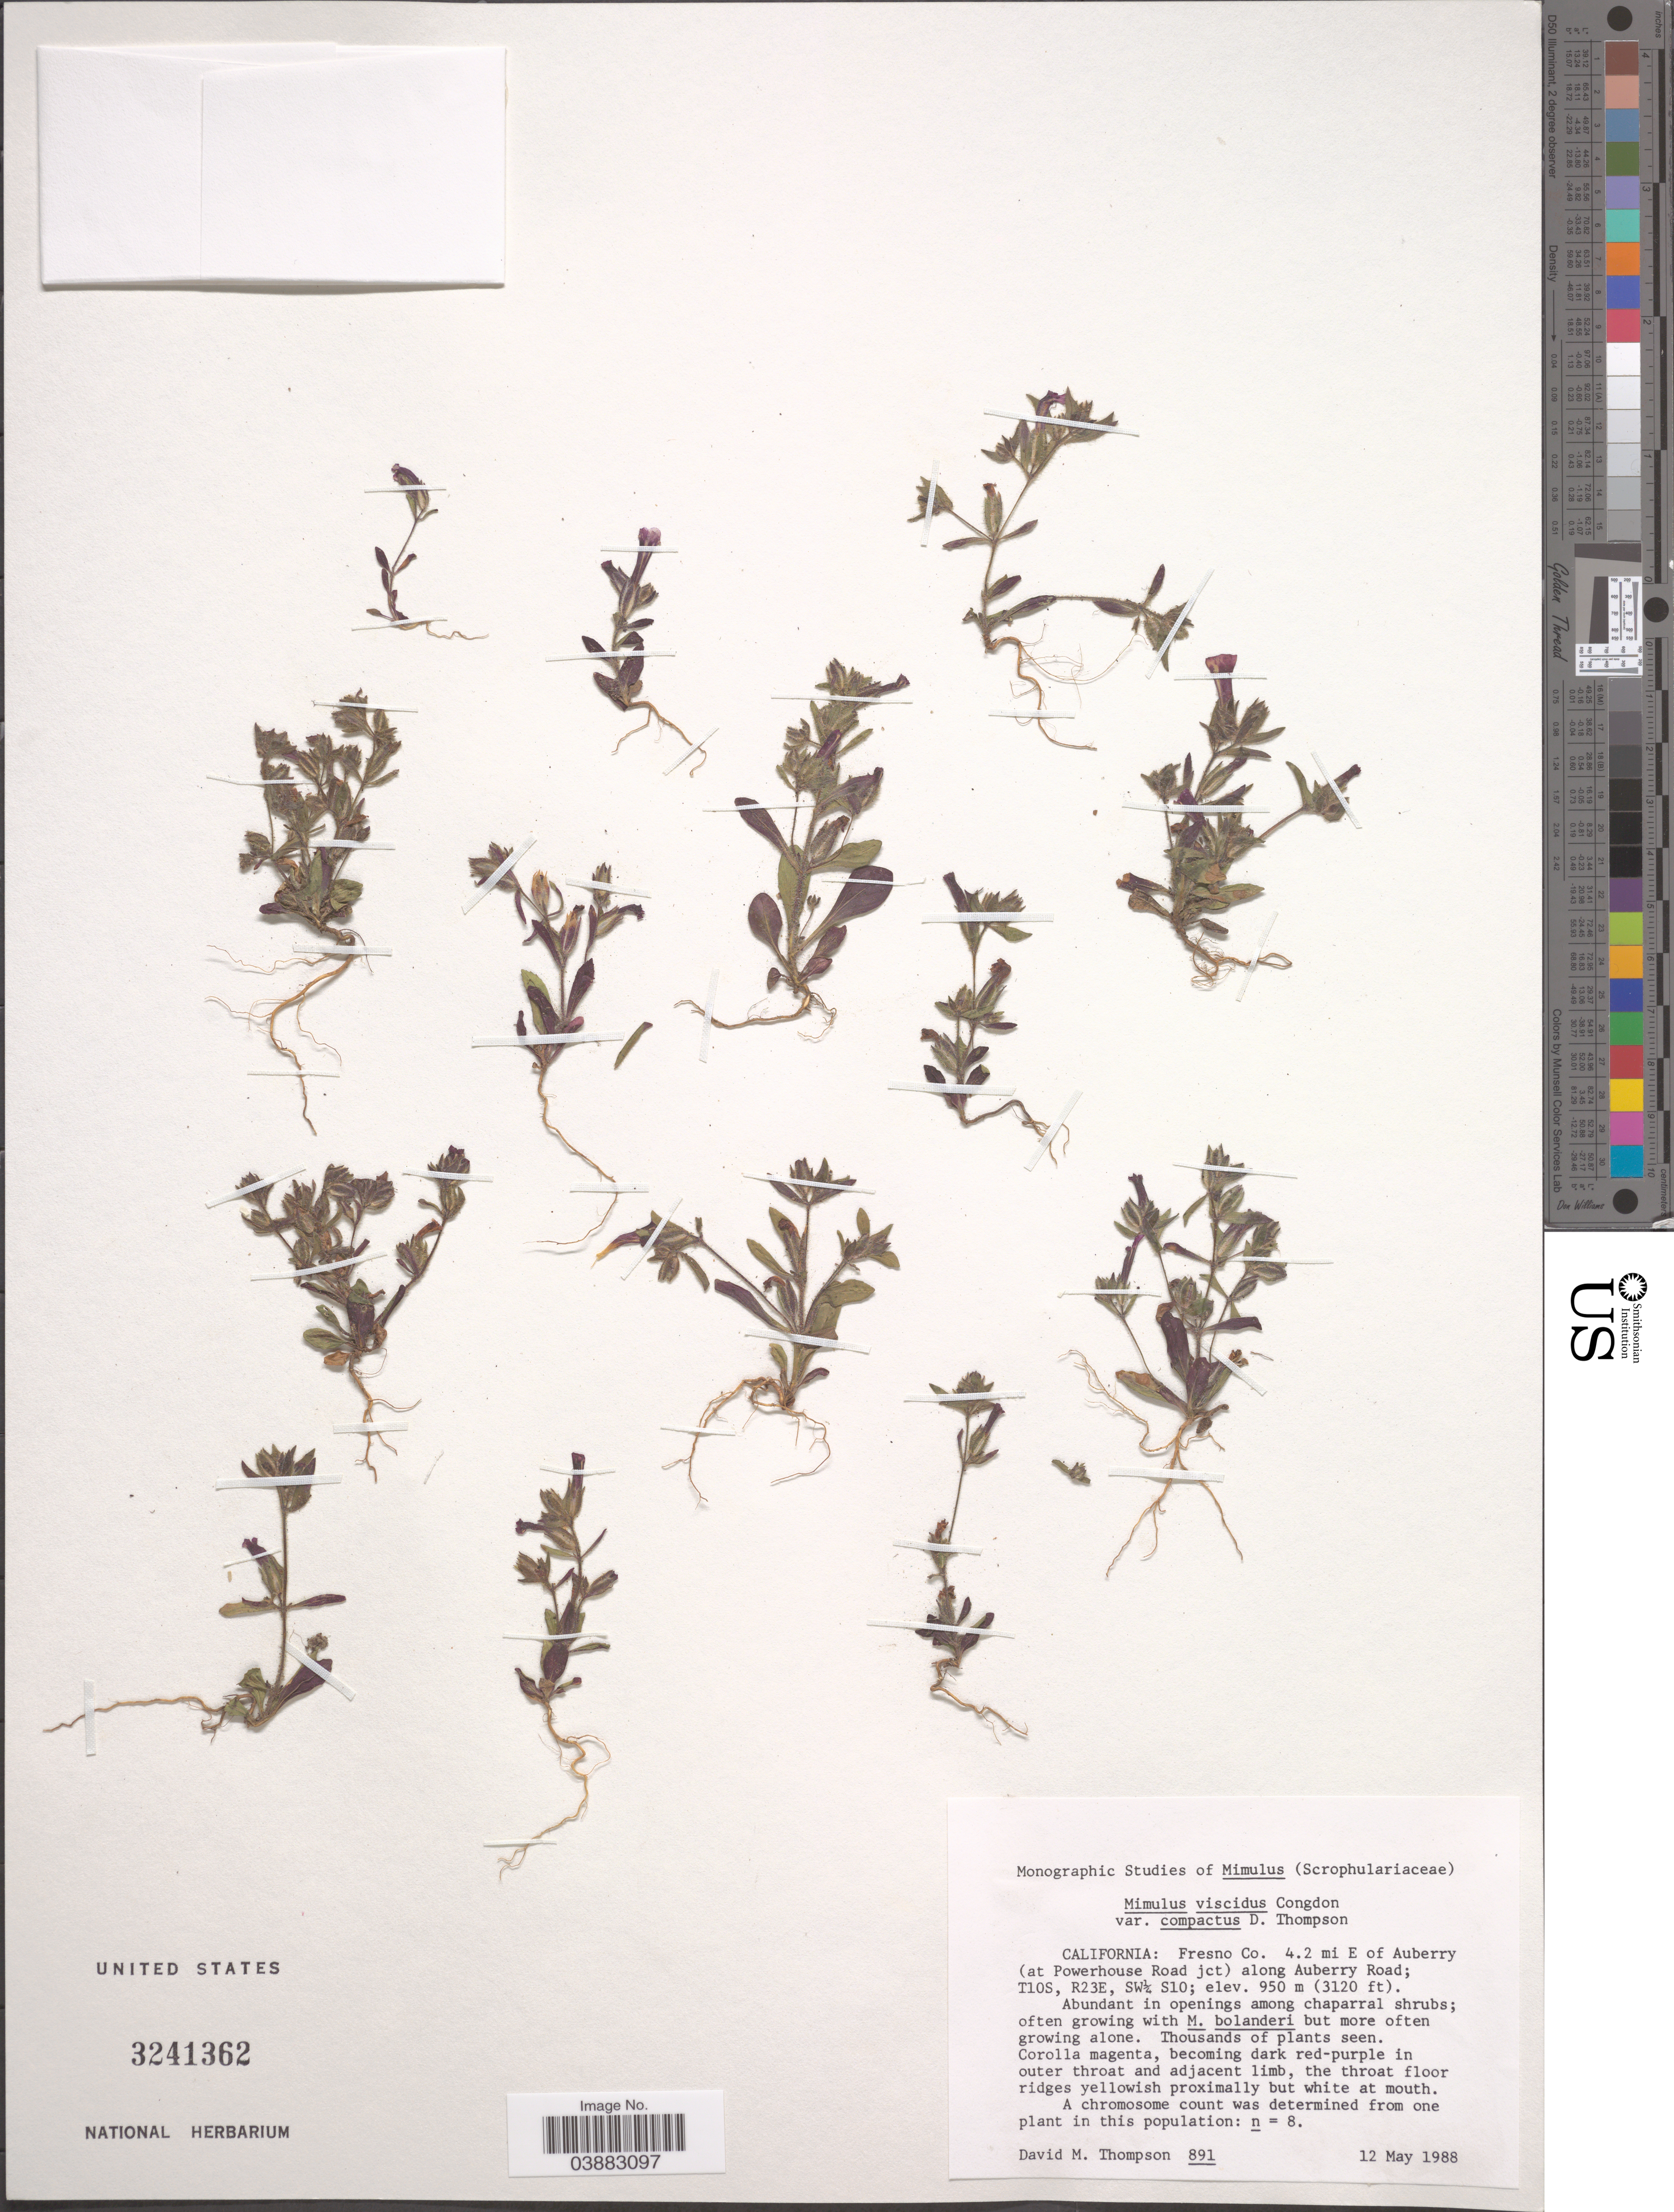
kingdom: Plantae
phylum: Tracheophyta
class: Magnoliopsida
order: Lamiales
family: Phrymaceae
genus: Mimulus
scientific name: Mimulus viscidus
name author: Congdon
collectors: D. M. Thompson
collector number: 891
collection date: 1988-05-12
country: United States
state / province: California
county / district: Fresno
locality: Fresno co. 4.2 mi E of Auberry (at Powerhouse Road jct) along Auberry Road; T10S, R23E, SW¼ S10.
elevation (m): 950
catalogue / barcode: US 3241362